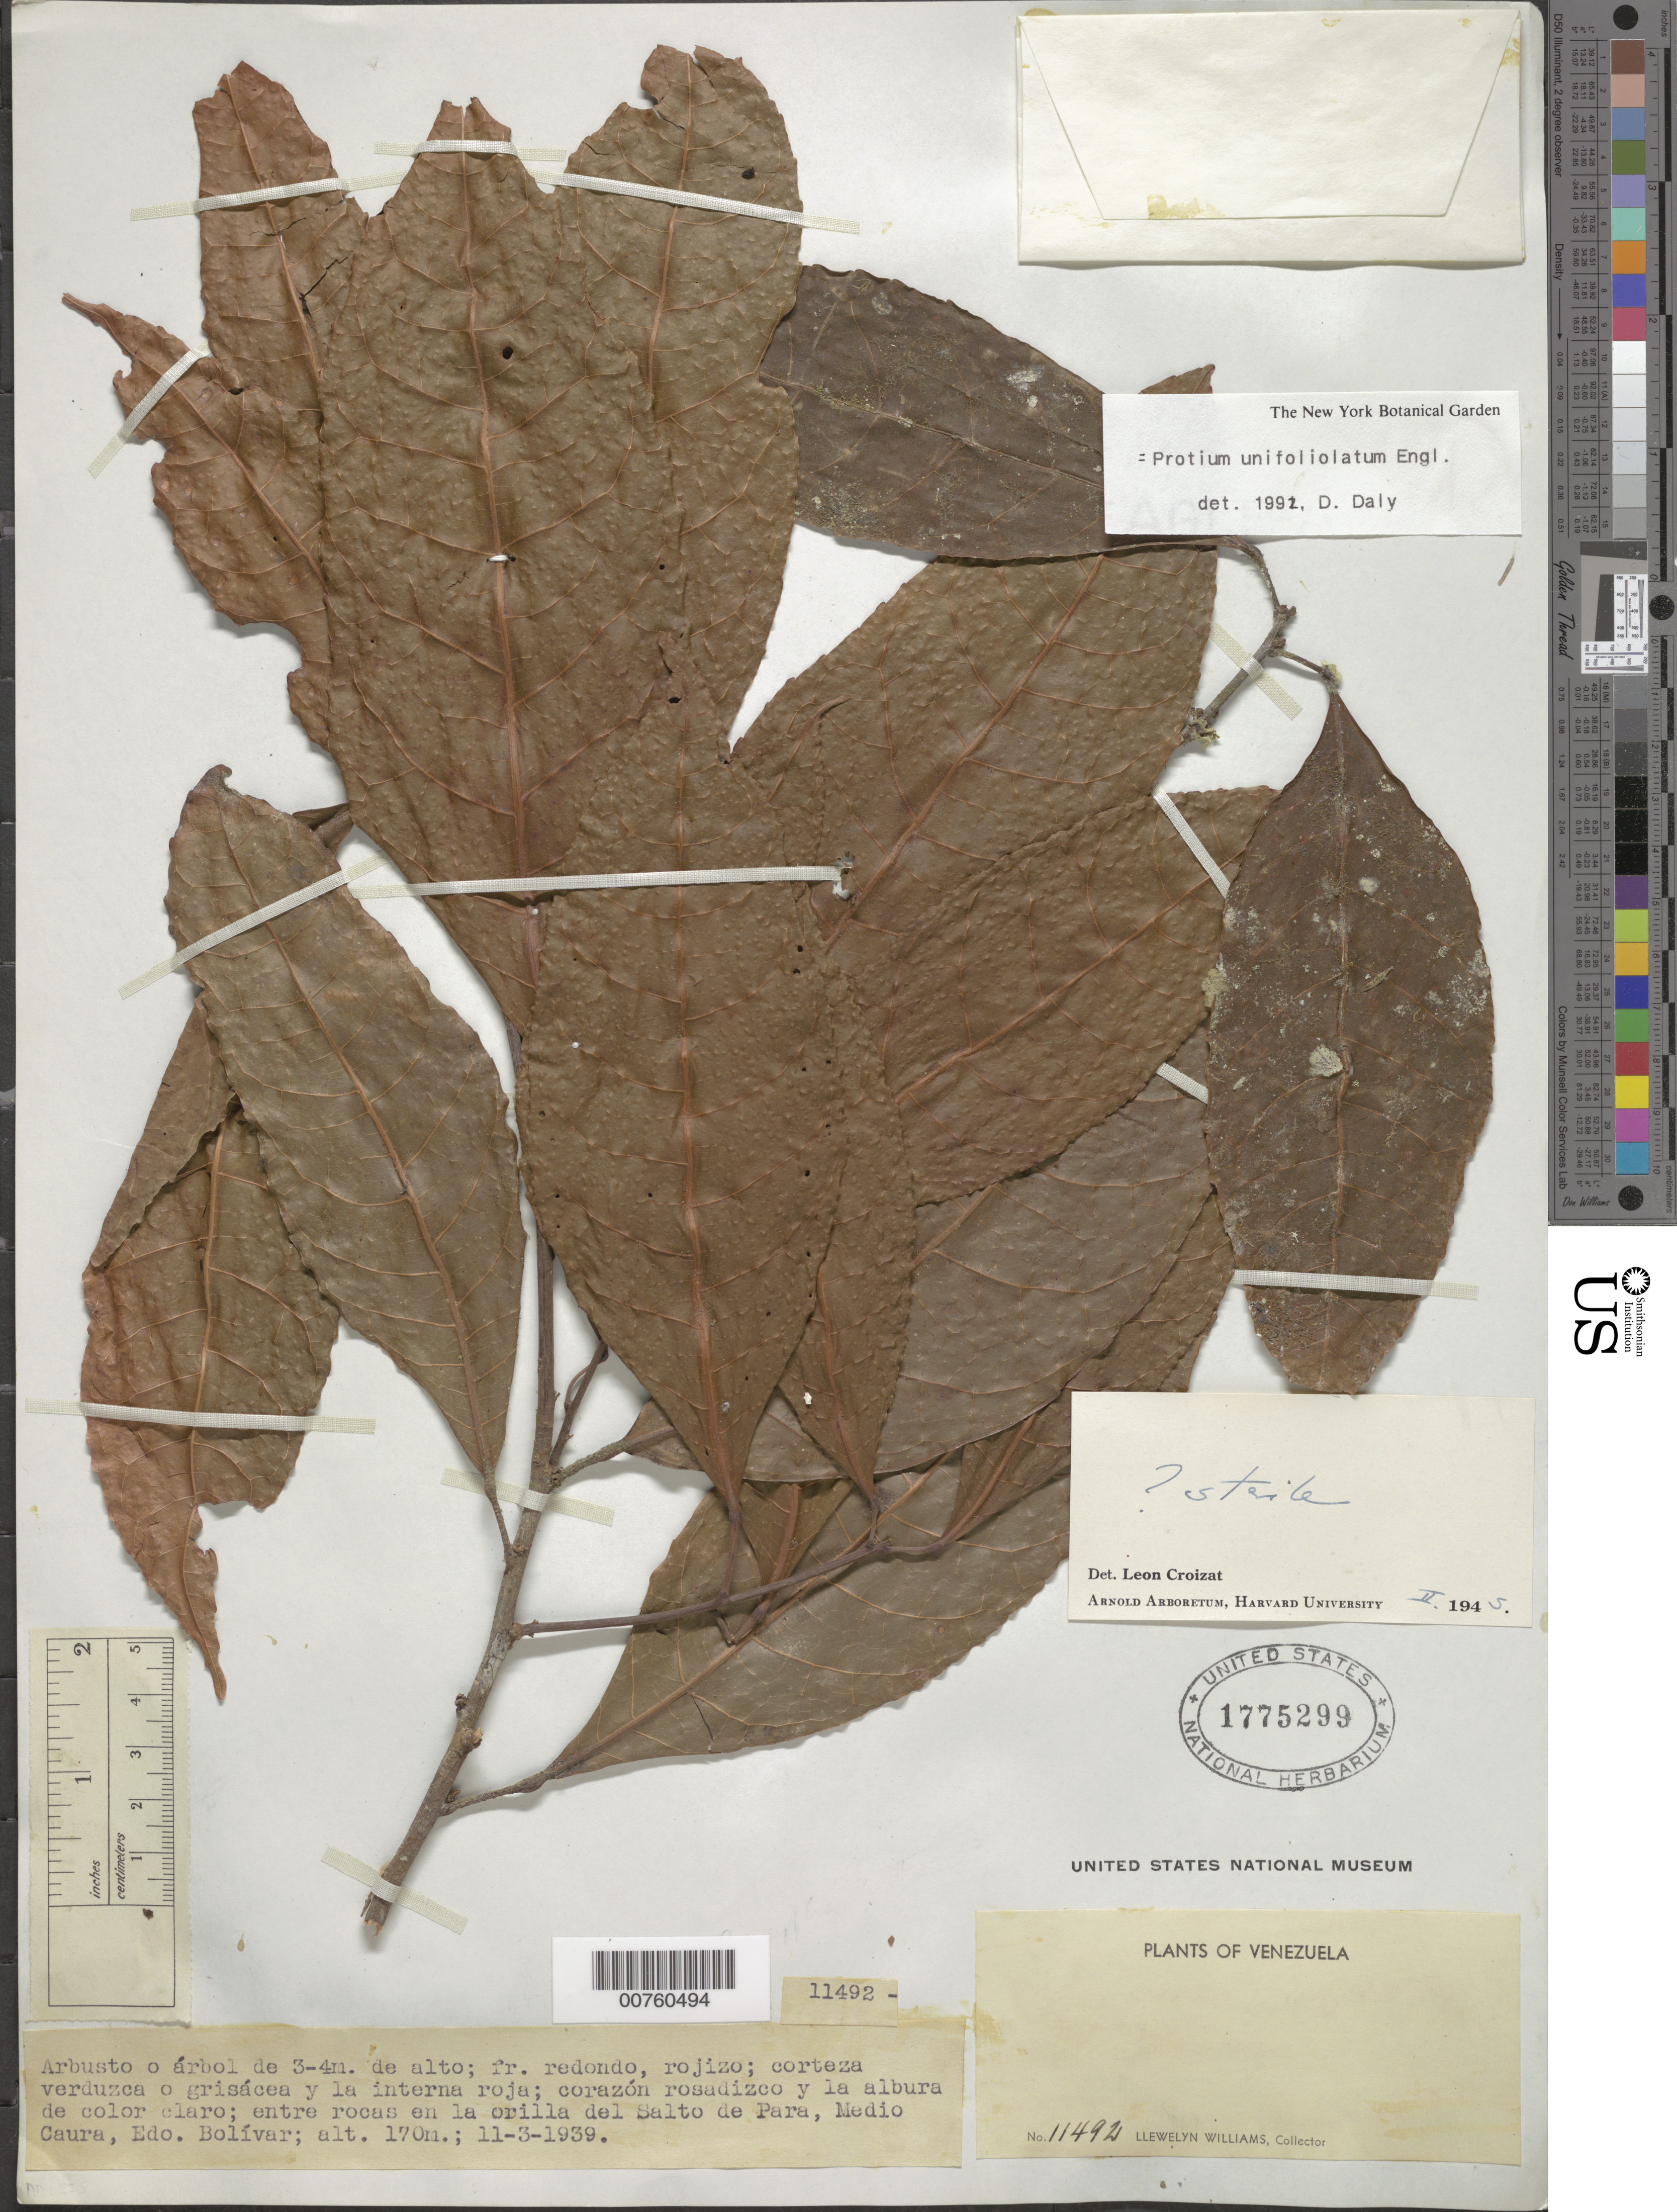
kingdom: Plantae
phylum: Tracheophyta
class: Magnoliopsida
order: Sapindales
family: Burseraceae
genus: Protium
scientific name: Protium unifoliolatum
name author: Engl.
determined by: Daly, D. C.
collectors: Ll. Williams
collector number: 11492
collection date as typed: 11-Mar-39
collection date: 1939-03-11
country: Venezuela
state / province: Bolívar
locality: Salto de Para, Medio Caura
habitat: Among rocks on riverbank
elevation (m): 170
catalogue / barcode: US 1775299